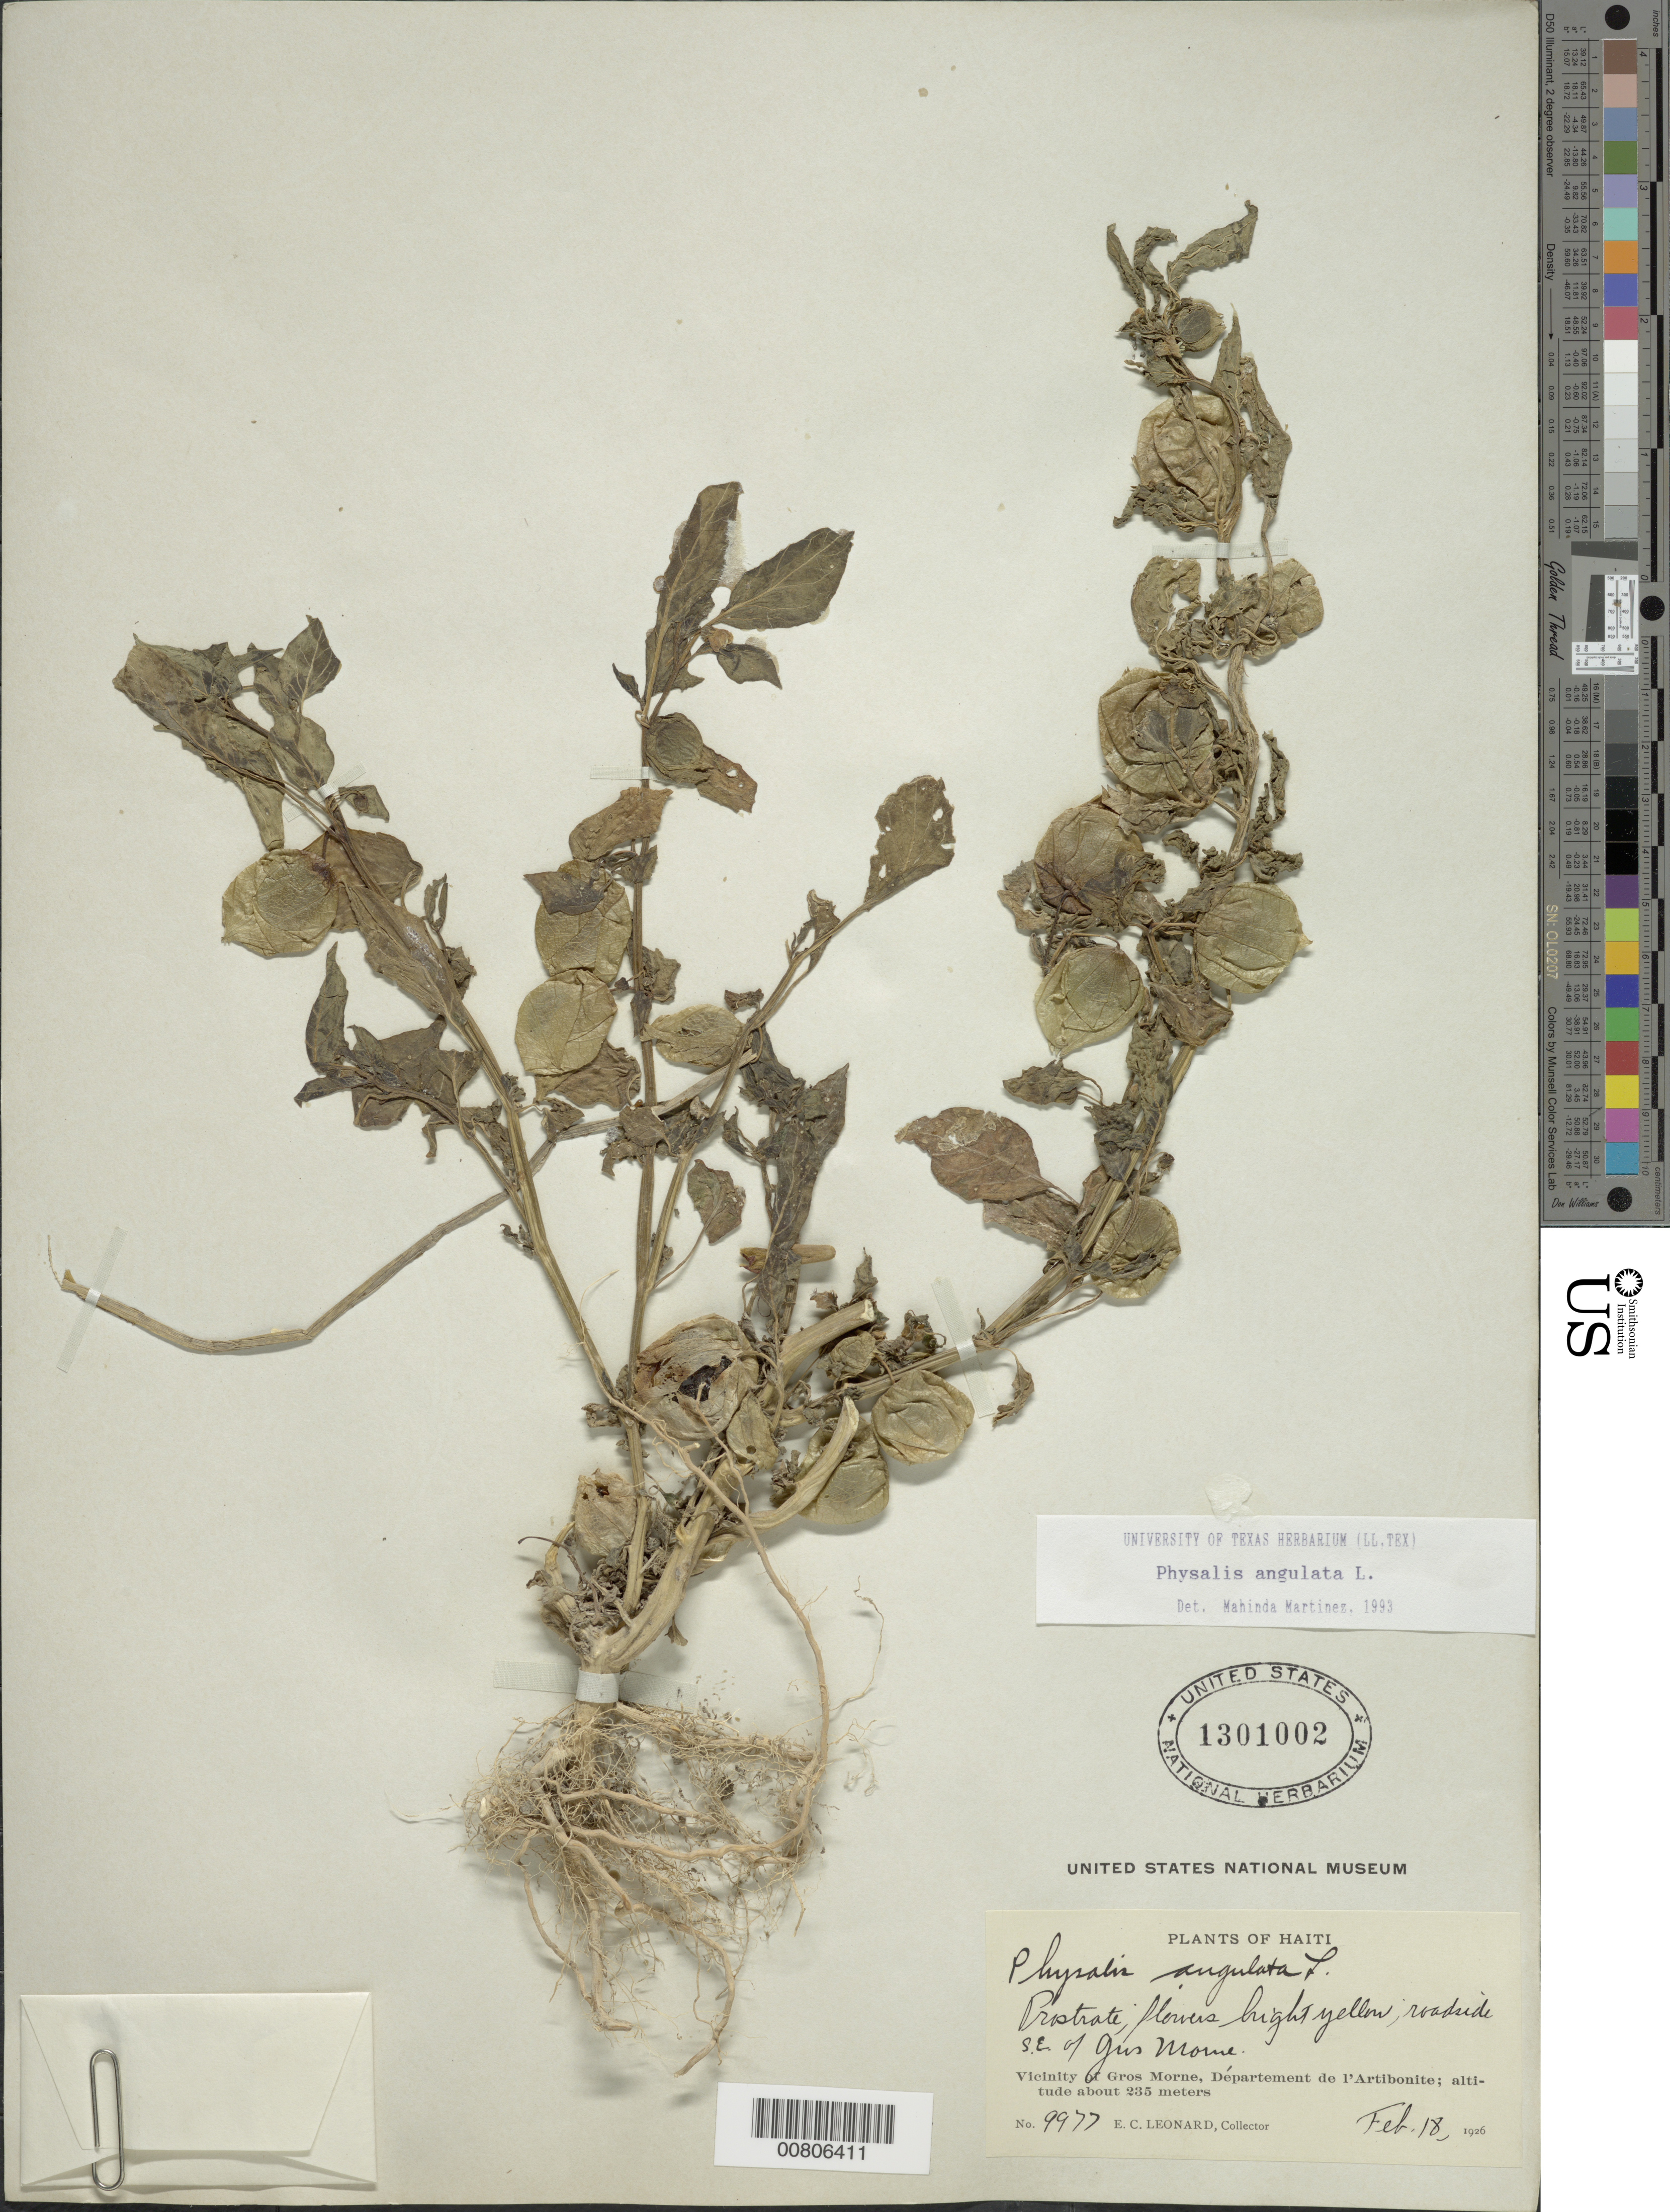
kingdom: Plantae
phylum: Tracheophyta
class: Magnoliopsida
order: Solanales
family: Solanaceae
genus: Physalis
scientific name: Physalis angulata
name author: L.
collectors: E. C. Leonard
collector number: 9977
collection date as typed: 18 Feb 1926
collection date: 1926-02-18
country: Haiti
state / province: Artibonite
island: Hispaniola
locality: Vicinity of Gros Morne, SE of GM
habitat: Roadside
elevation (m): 235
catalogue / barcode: US 1301002